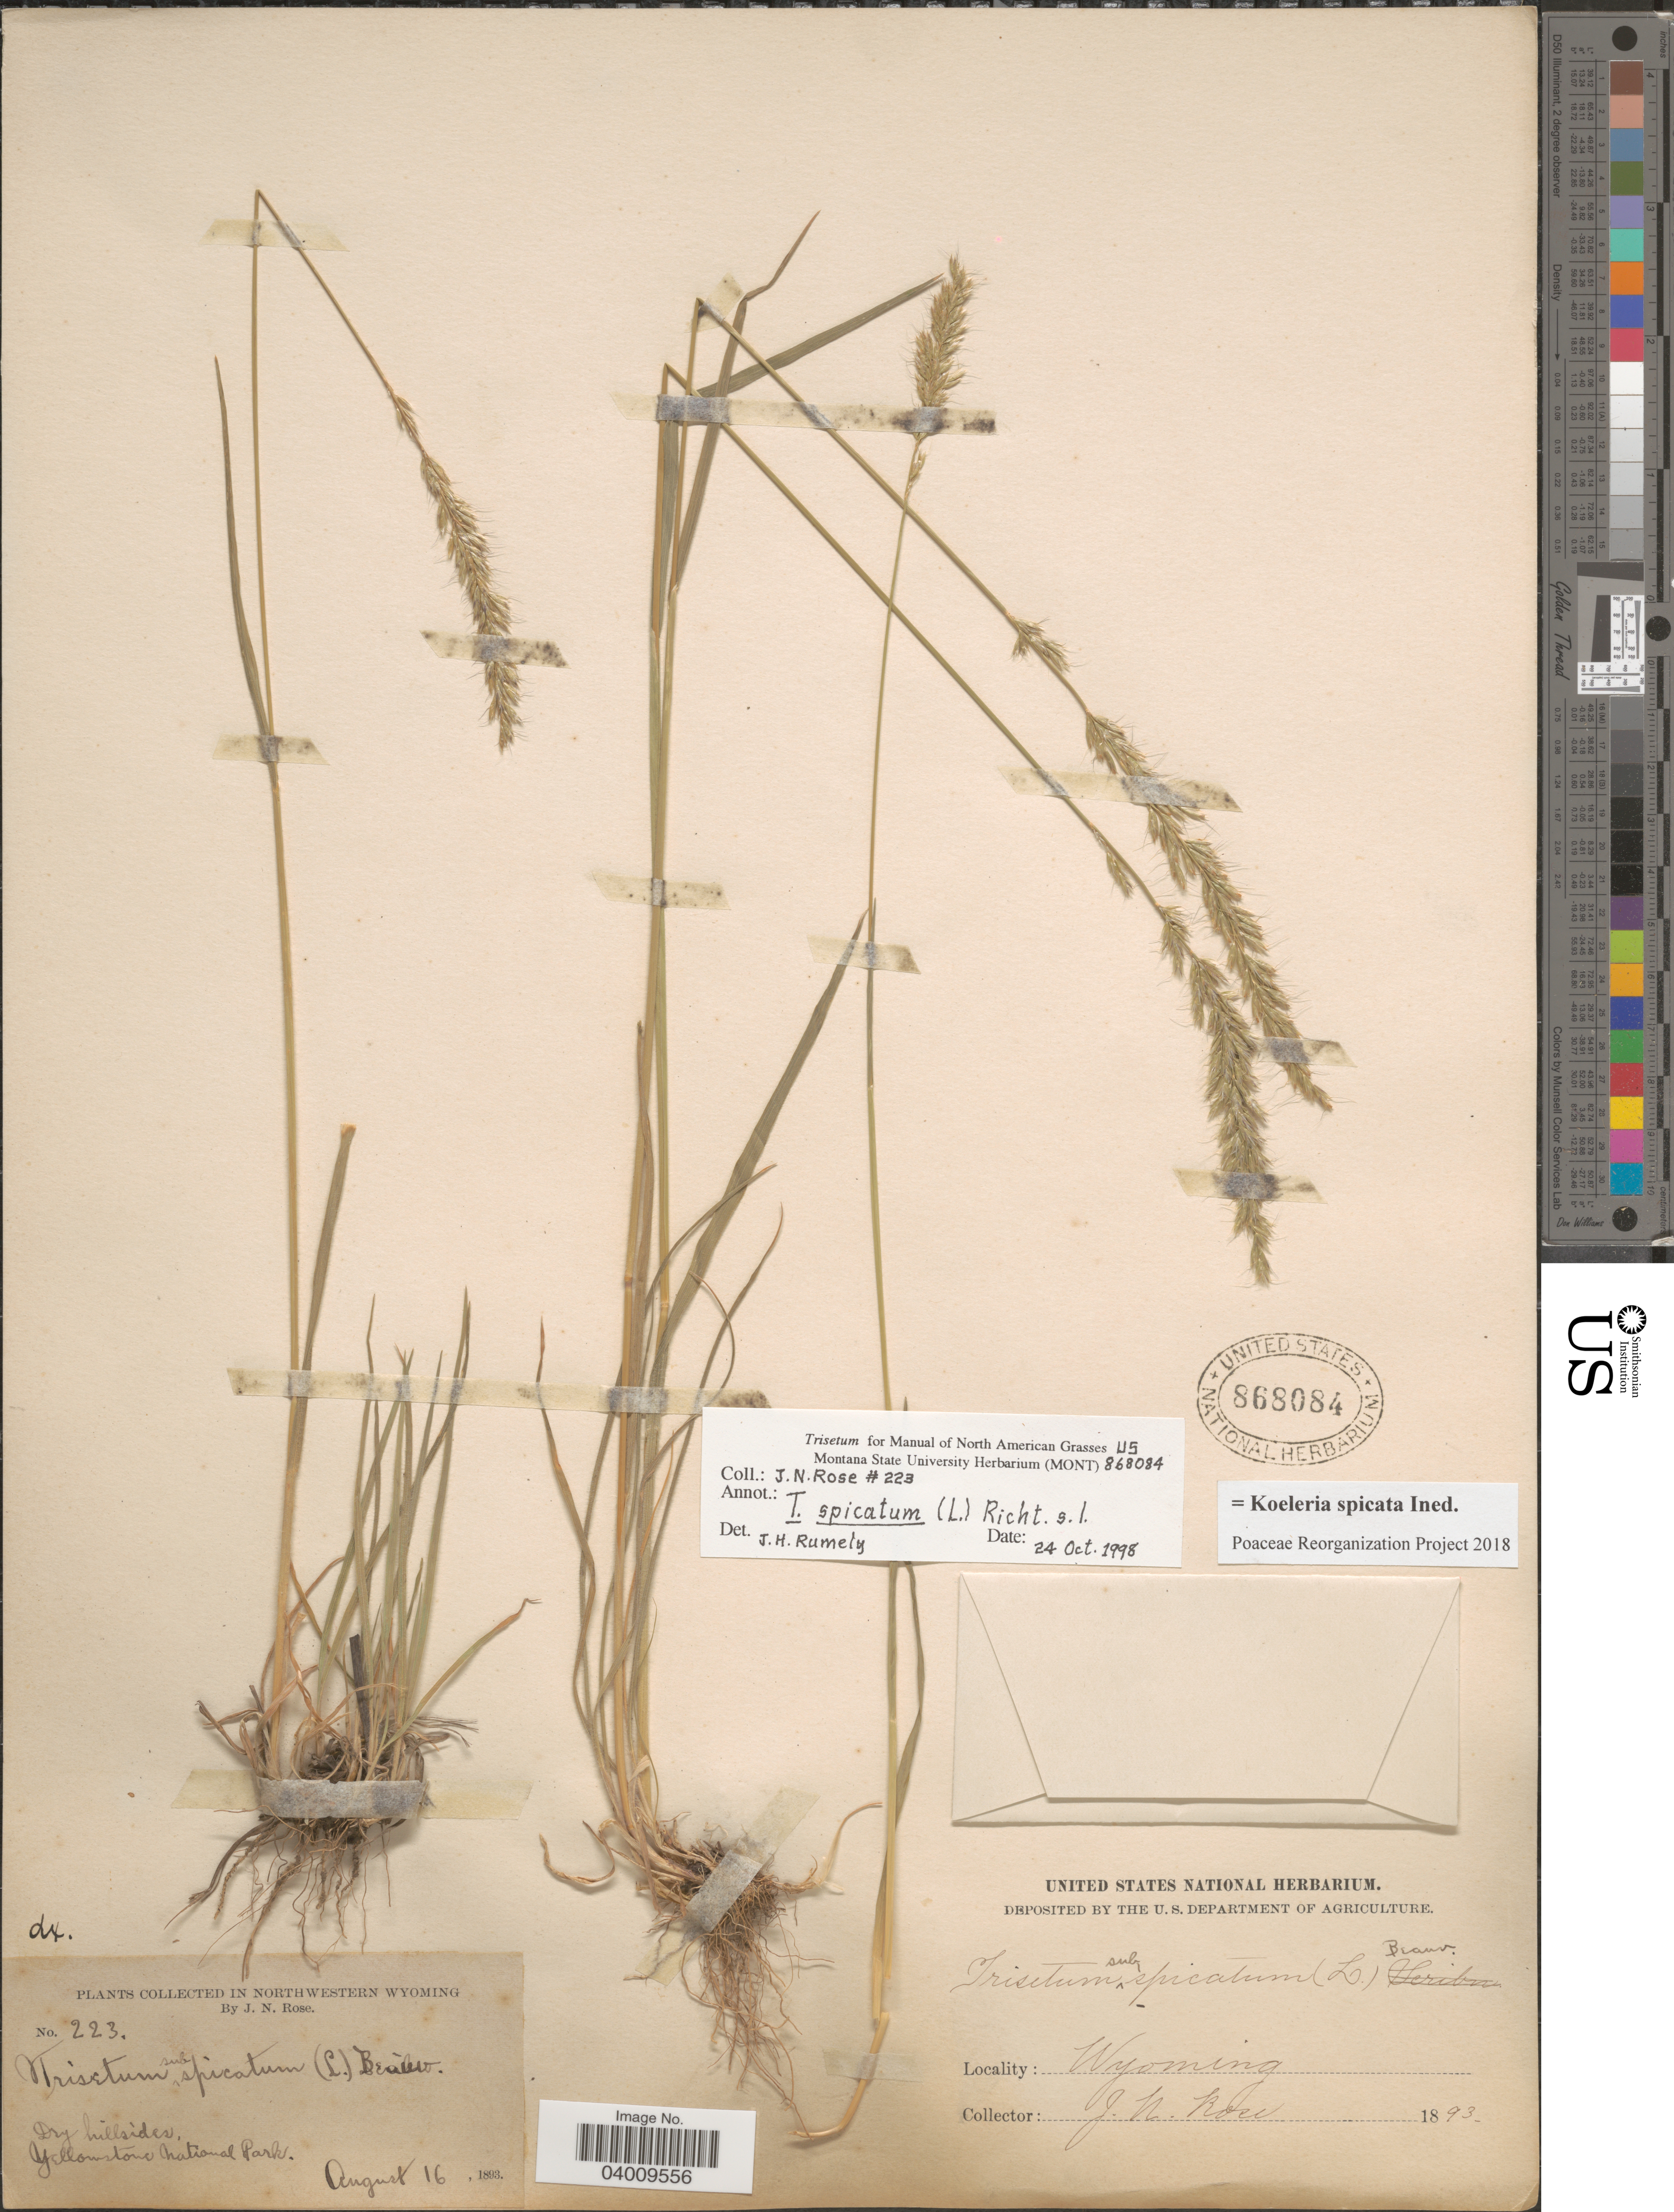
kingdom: Plantae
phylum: Tracheophyta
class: Liliopsida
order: Poales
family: Poaceae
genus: Koeleria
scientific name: Koeleria spicata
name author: (L.) Barberá et al.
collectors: J. N. Rose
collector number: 223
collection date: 1893-08-16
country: United States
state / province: Wyoming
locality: Northwestern Wyoming. Yellowstone National Park.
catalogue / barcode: US 868084